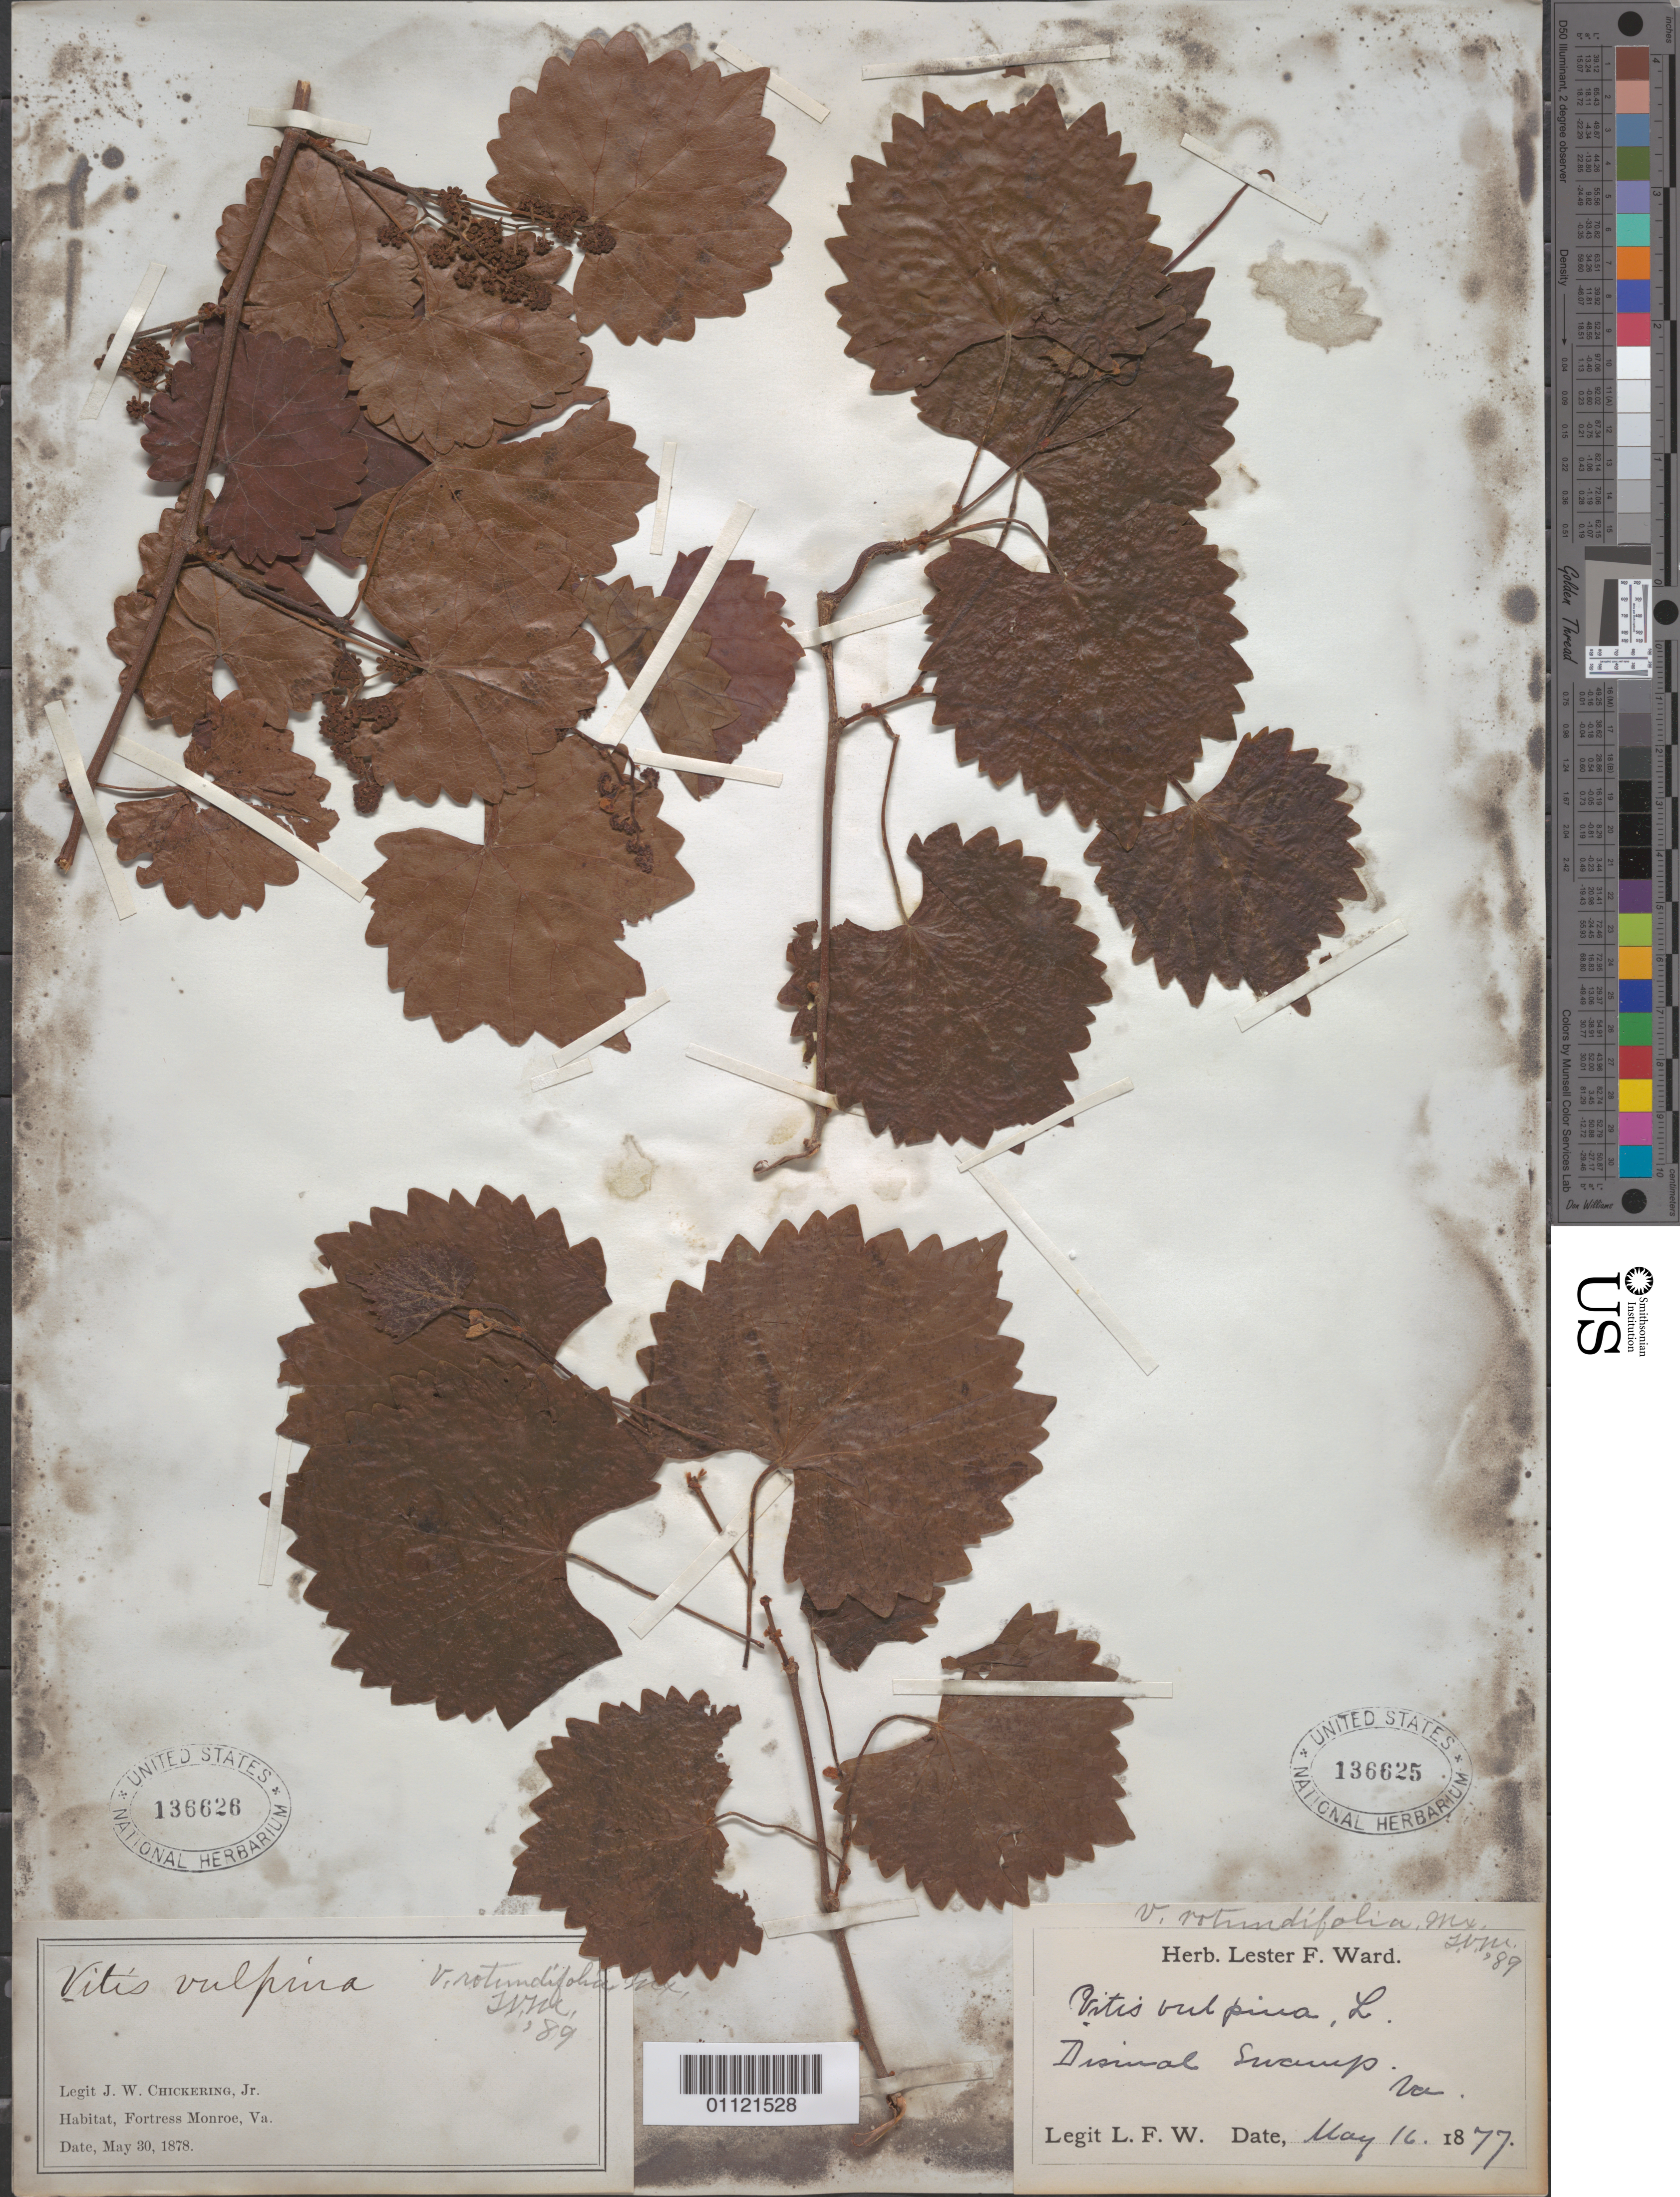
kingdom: Plantae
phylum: Tracheophyta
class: Magnoliopsida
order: Vitales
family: Vitaceae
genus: Vitis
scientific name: Vitis rotundifolia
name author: Michx.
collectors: J. W. Chickering Jr.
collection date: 1878-05-30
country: United States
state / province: Virginia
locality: Dismal Swamp, Fortess Monroe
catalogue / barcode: US 136625